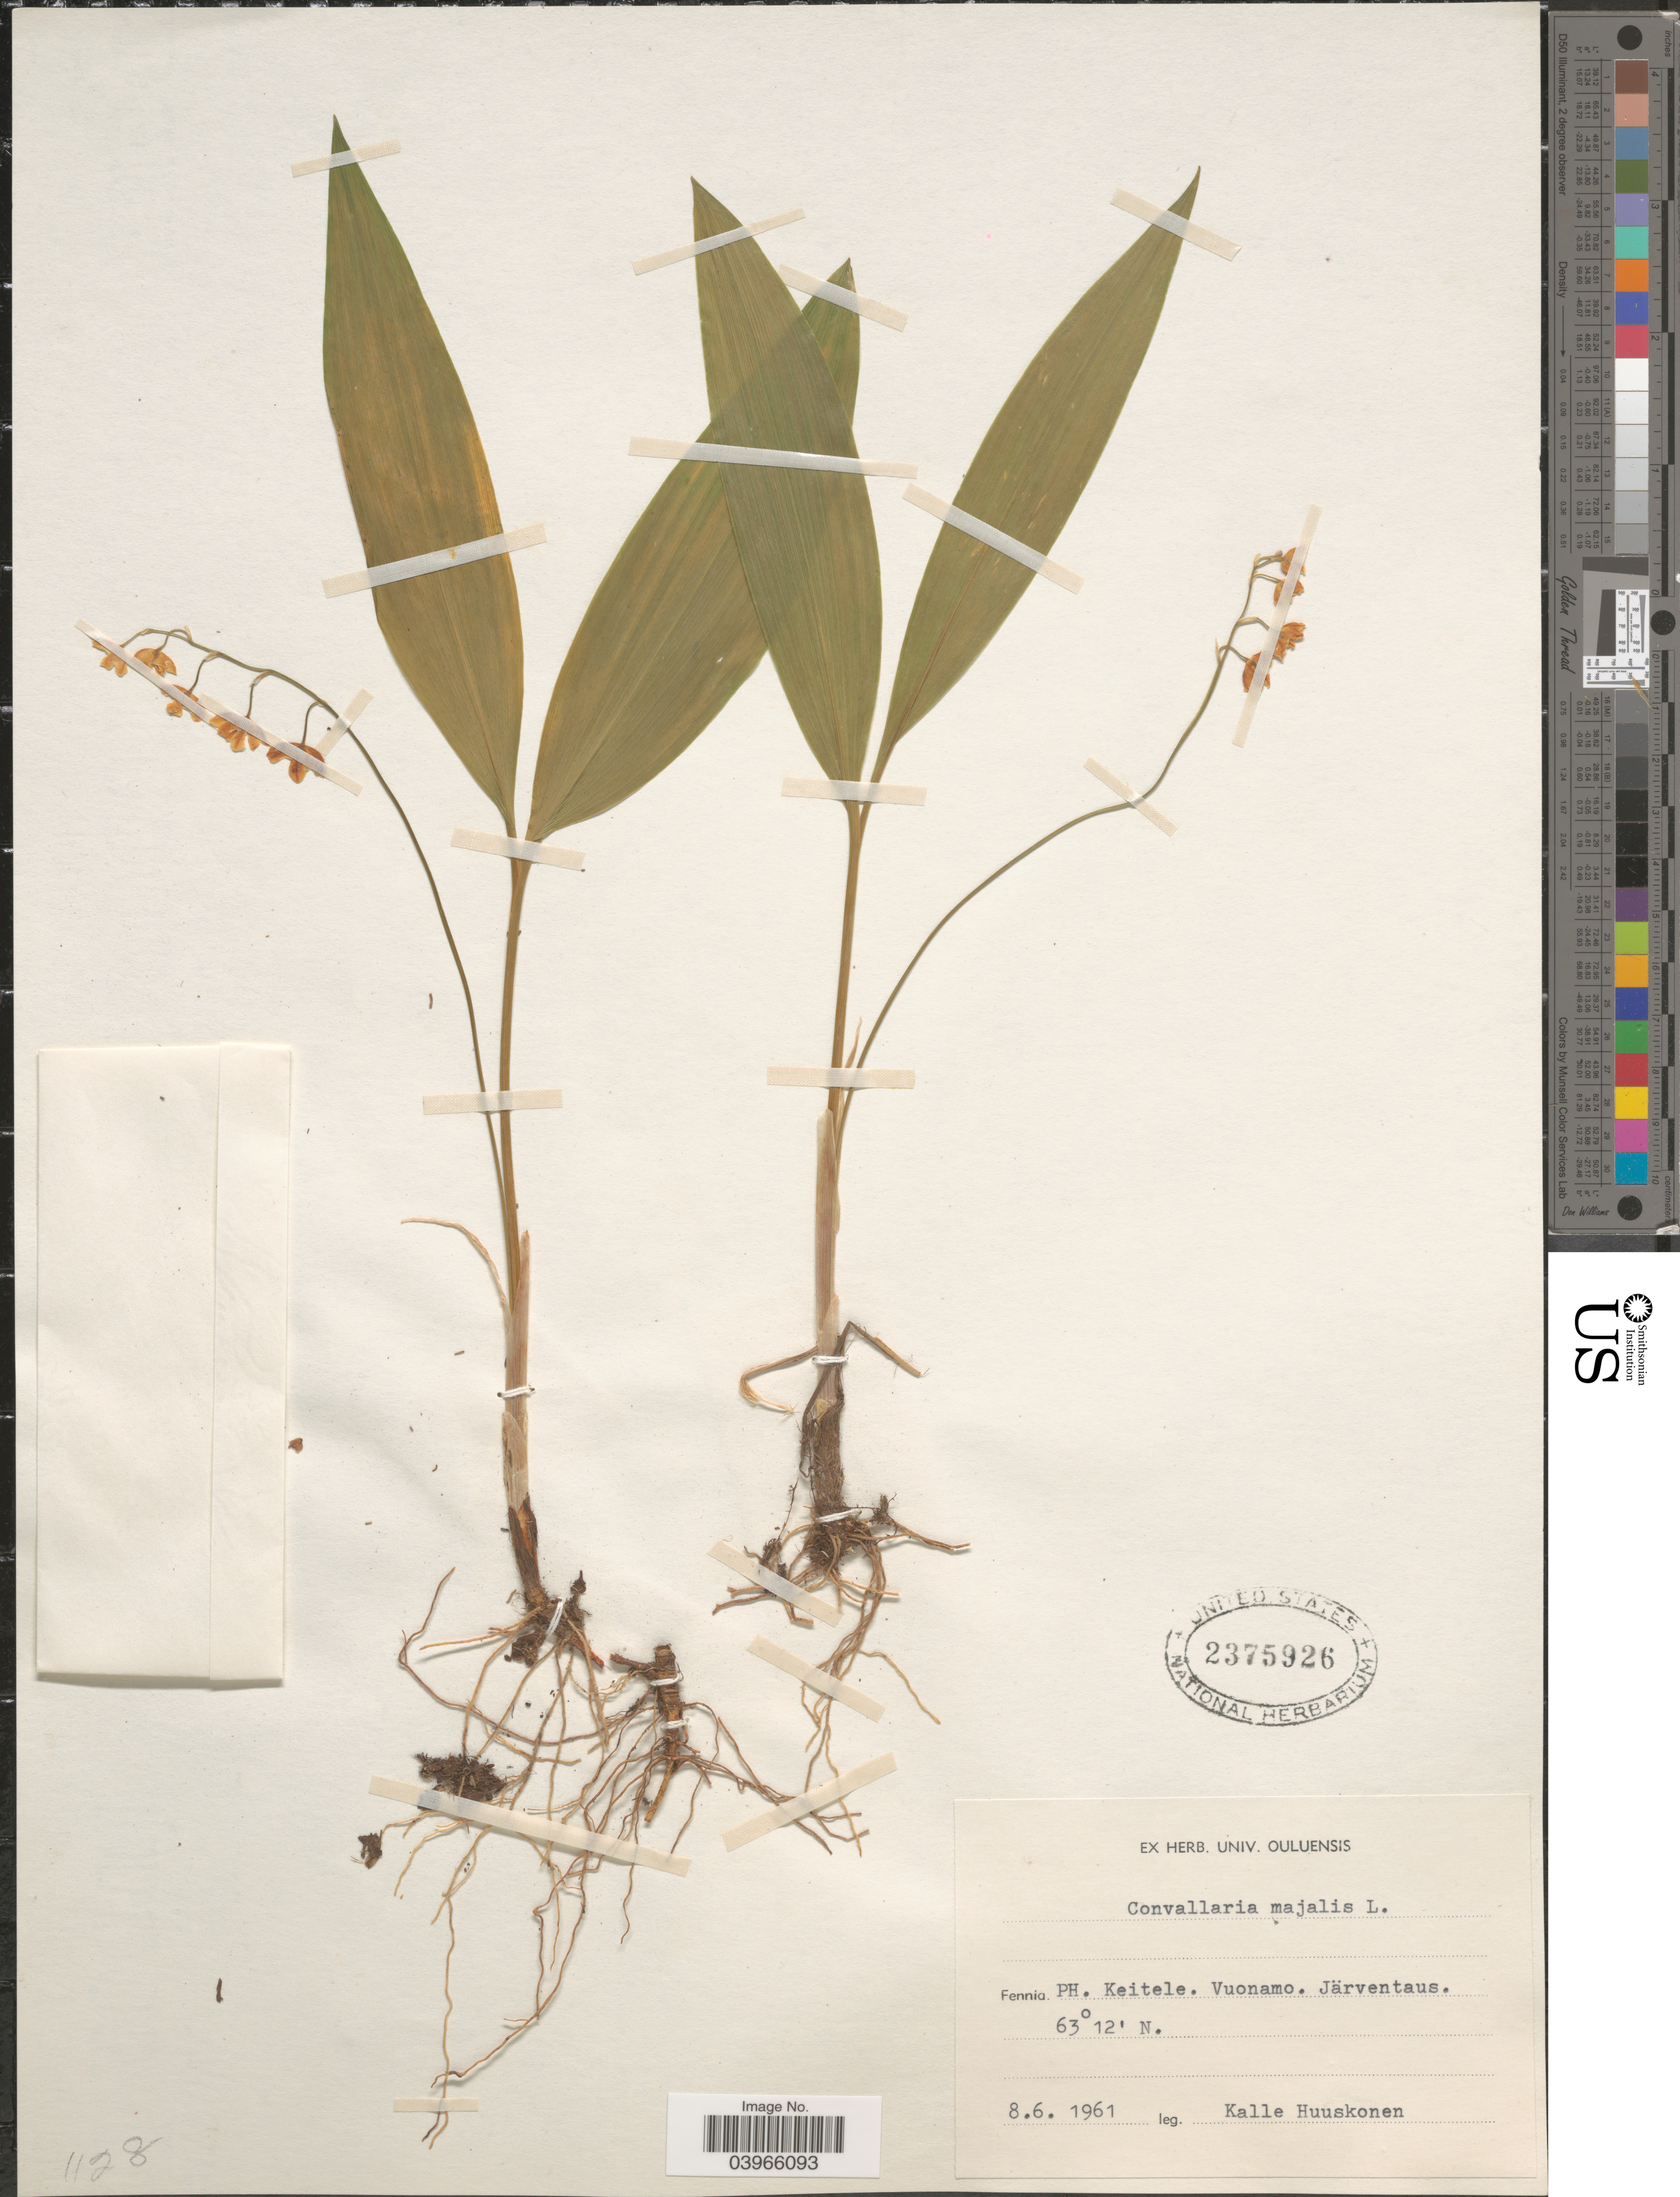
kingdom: Plantae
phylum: Tracheophyta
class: Liliopsida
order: Asparagales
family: Asparagaceae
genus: Convallaria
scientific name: Convallaria majalis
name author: L.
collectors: K. Huuskonen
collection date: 1961-06-08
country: Finland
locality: Fennia. PH. Keitele. Vuonamo. Järventaus.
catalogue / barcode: US 2375926